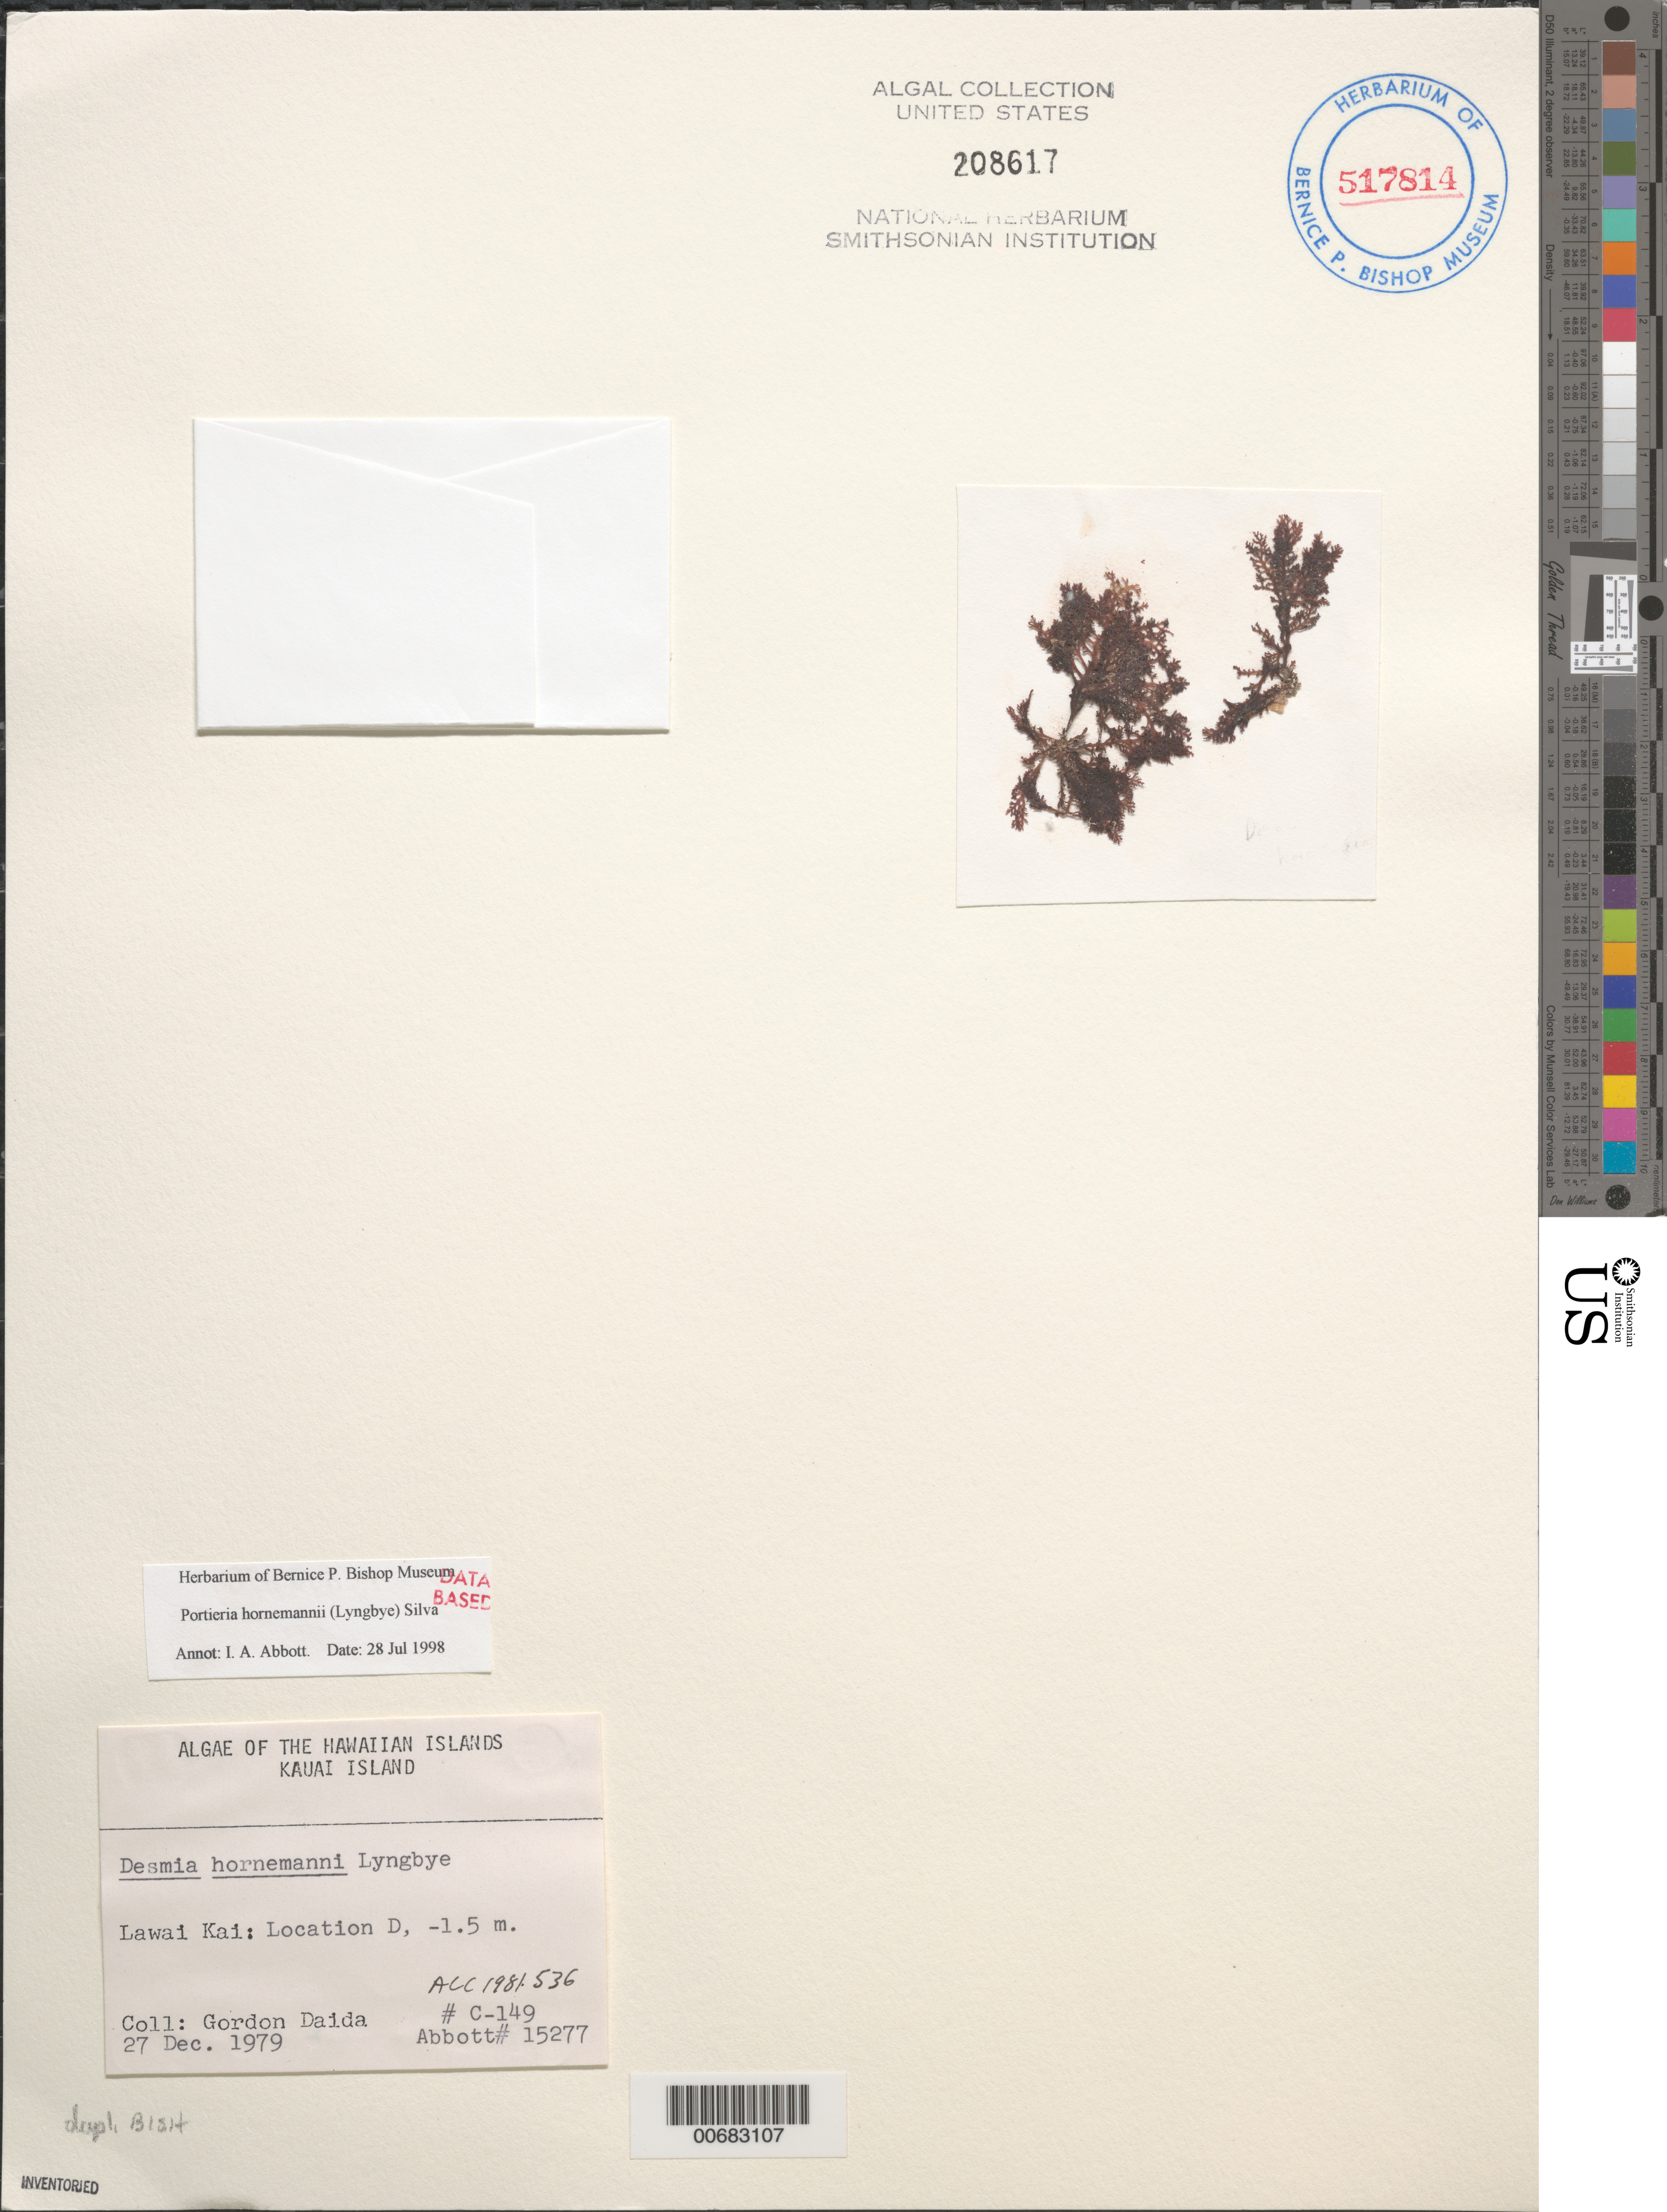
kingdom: Plantae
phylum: Rhodophyta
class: Florideophyceae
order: Gigartinales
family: Rhizophyllidaceae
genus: Portieria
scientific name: Portieria hornemannii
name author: (Lyngbye) P.C. Silva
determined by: Abbott, Isabella A.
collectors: G. Daida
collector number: C149 & IAA 15277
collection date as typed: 27 Dec 1979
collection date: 1979-12-27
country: United States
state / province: Hawaii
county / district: Kauai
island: Kaua'i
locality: Lawai Kai, Location D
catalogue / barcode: US 208617